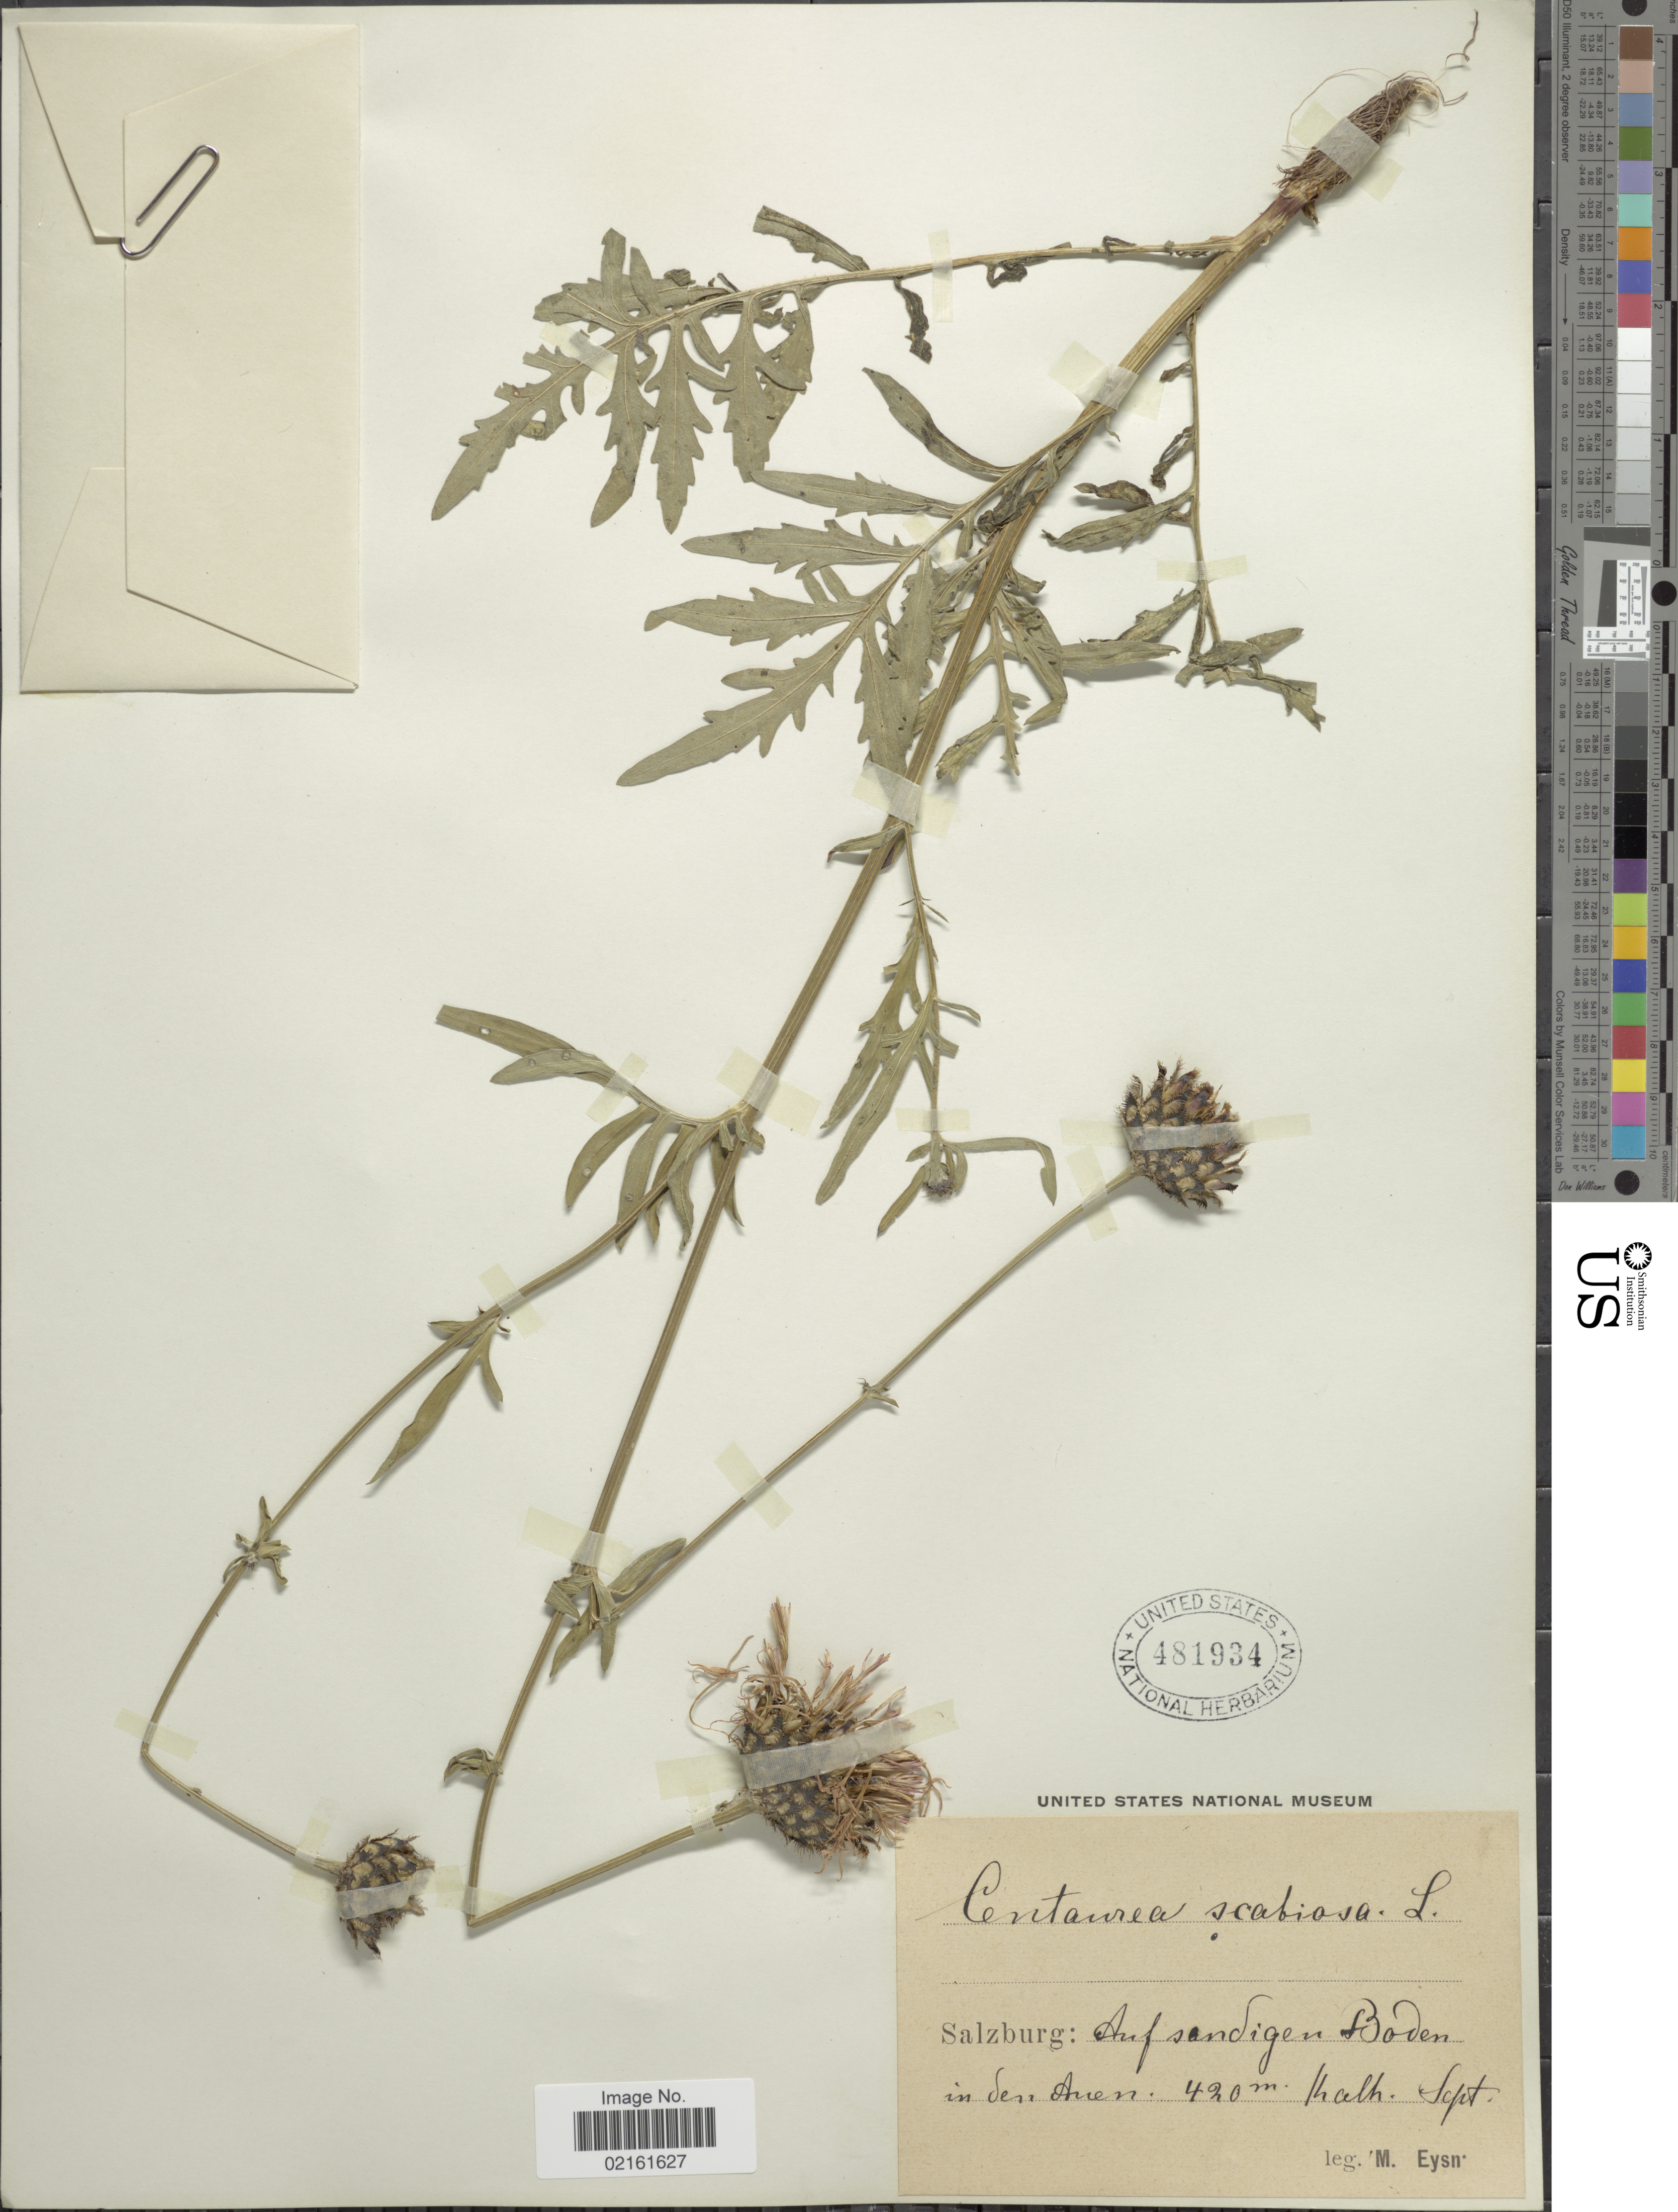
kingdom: Plantae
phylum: Tracheophyta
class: Magnoliopsida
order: Asterales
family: Asteraceae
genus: Centaurea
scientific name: Centaurea scabiosa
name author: L.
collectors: M. Eysn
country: Austria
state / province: Salzburg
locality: Auf sandigen Boden in den Anen [interpreted] Kalh. Sept.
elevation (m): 420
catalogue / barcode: US 481934